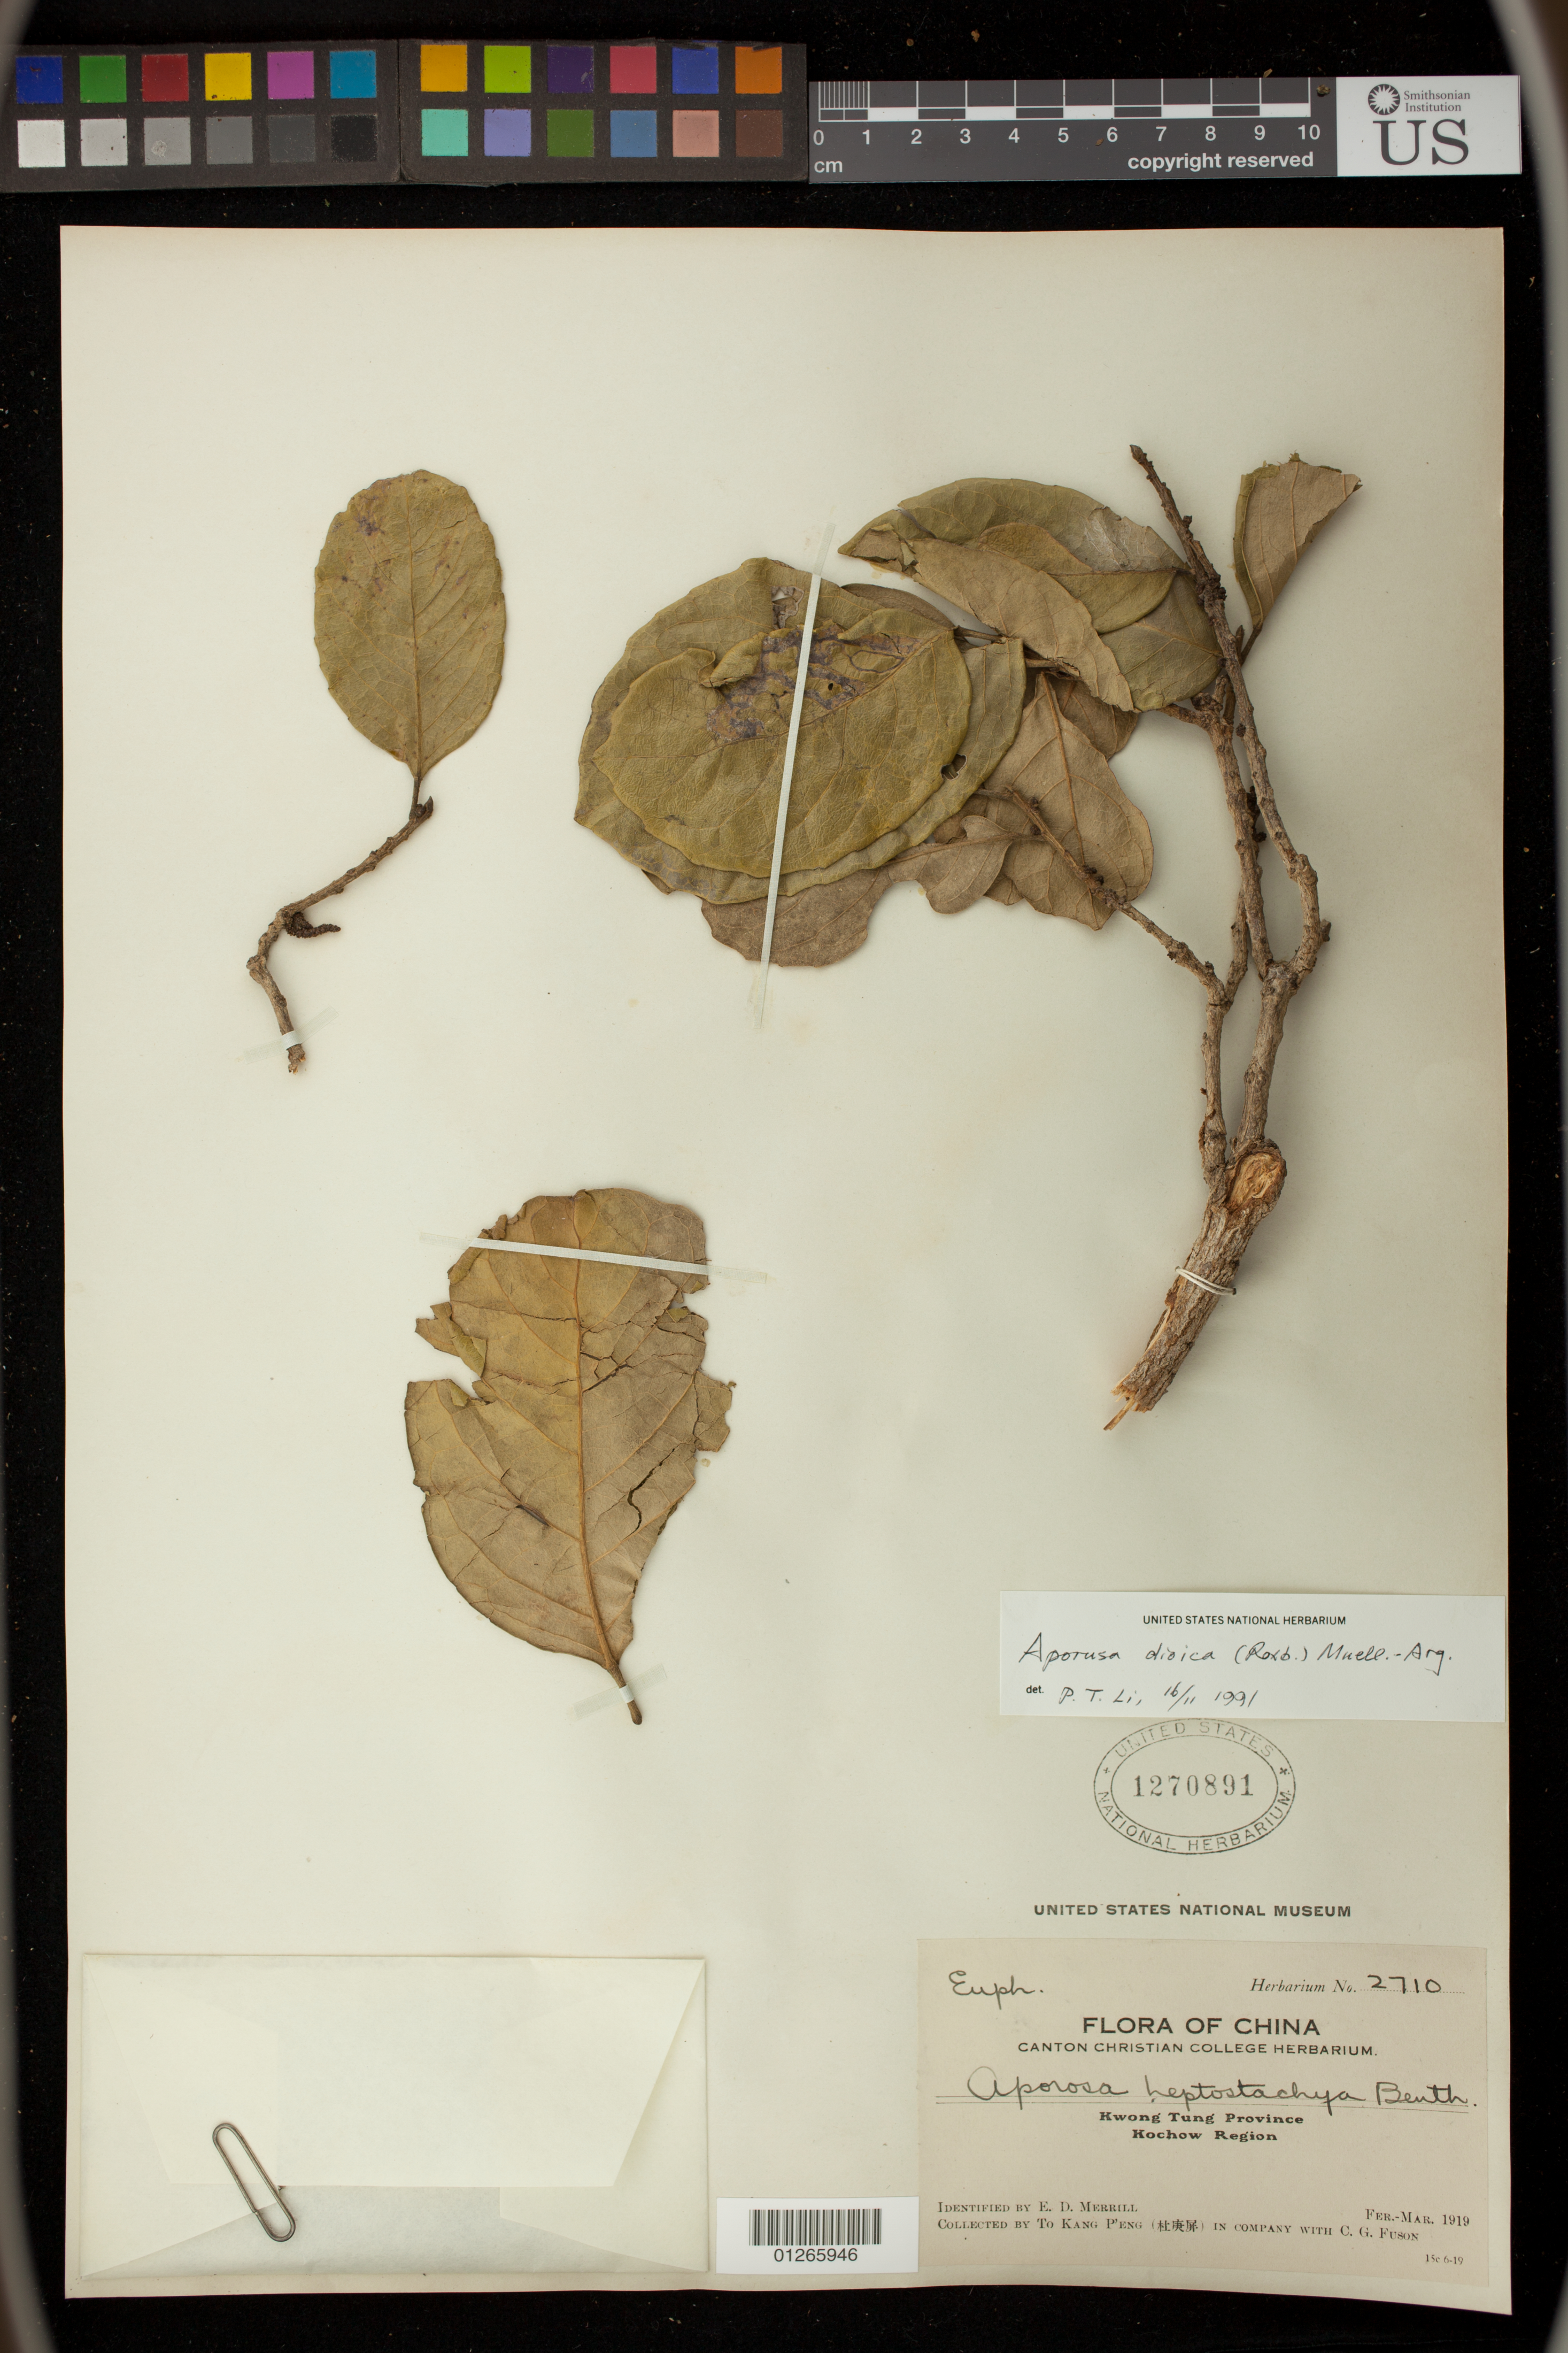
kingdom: Plantae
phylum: Tracheophyta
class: Magnoliopsida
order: Malpighiales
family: Phyllanthaceae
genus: Aporosa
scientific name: Aporosa octandra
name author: (Buch.-Ham. & D. Don) Vickery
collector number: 2710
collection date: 1919-02-01/1919-03-31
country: China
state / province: Guangdong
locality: Kwong Tung Province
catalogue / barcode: US 1270891